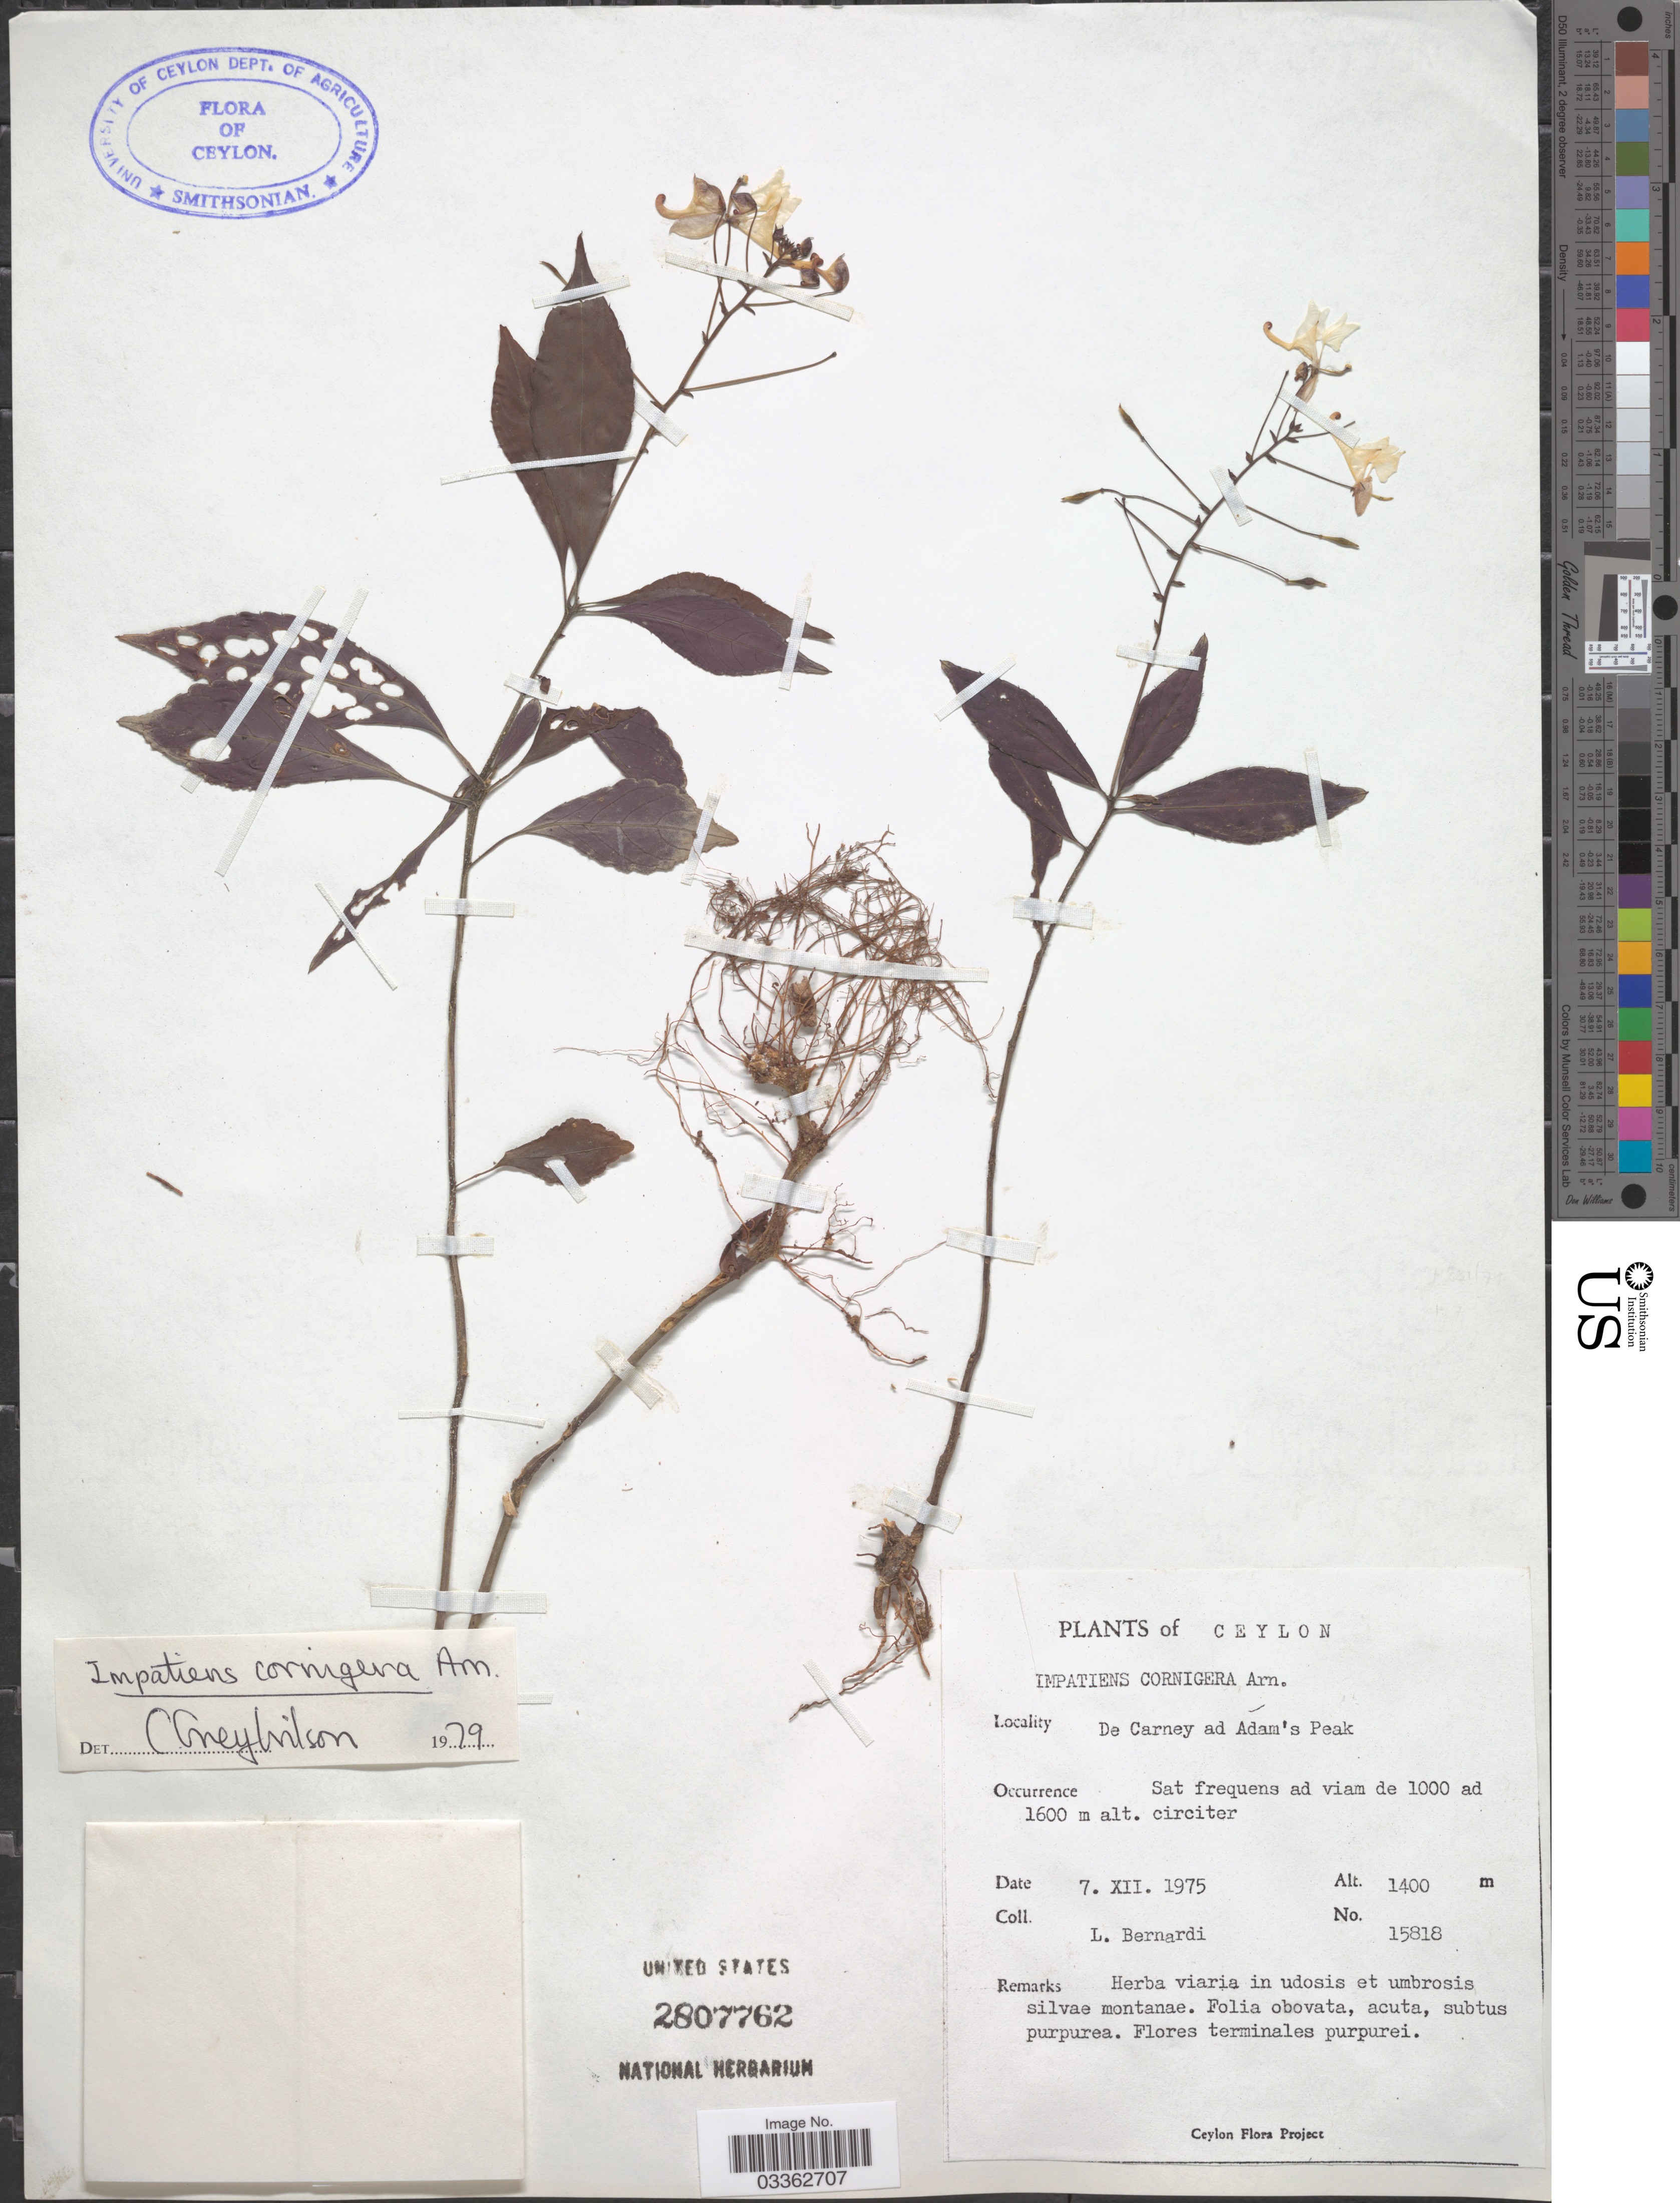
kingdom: Plantae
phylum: Tracheophyta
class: Magnoliopsida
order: Ericales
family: Balsaminaceae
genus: Impatiens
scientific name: Impatiens cornigera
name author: Arn.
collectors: L. Bernardi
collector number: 15818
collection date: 1975-12-07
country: Sri Lanka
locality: Ceylon. De Carney ad Adam's Peak.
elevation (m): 1400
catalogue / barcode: US 2807762